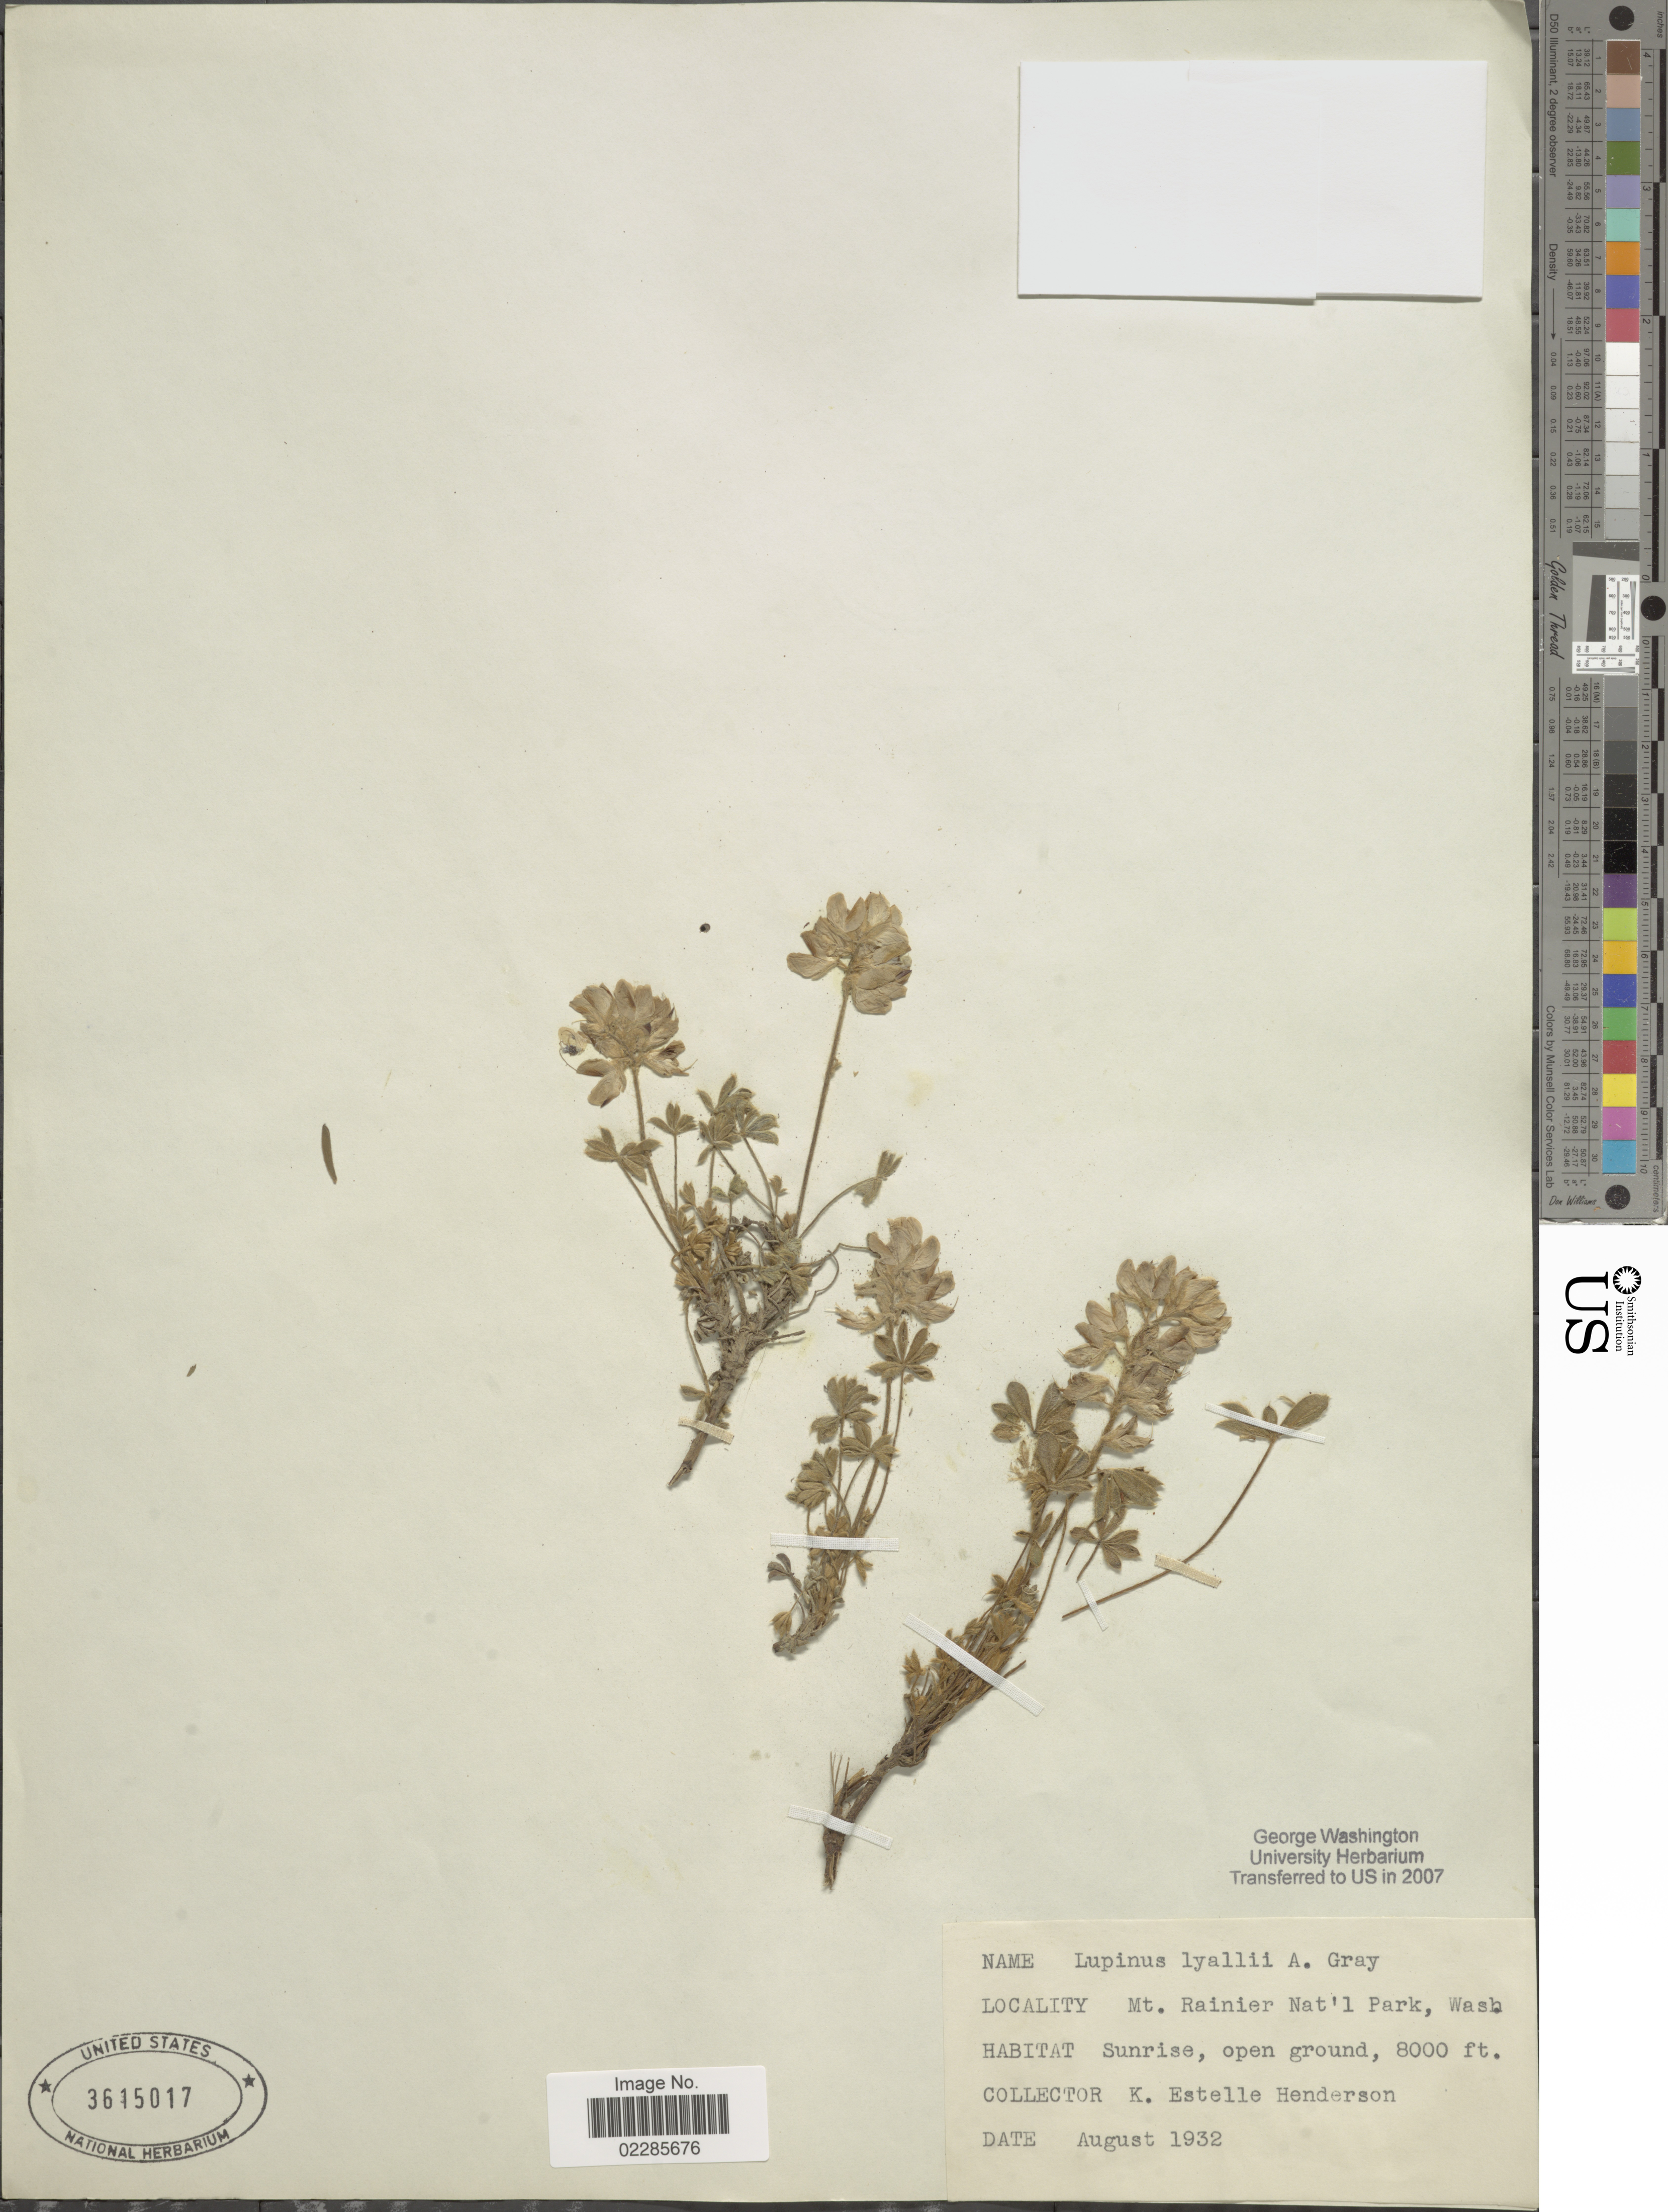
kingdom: Plantae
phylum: Tracheophyta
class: Magnoliopsida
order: Fabales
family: Fabaceae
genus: Lupinus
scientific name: Lupinus lyallii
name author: A. Gray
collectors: K. Henderson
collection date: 1932-08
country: United States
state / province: Washington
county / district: Pierce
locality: Mt Rainier Nat'l Park, Sunrise, open ground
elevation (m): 2438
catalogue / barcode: US 3615017